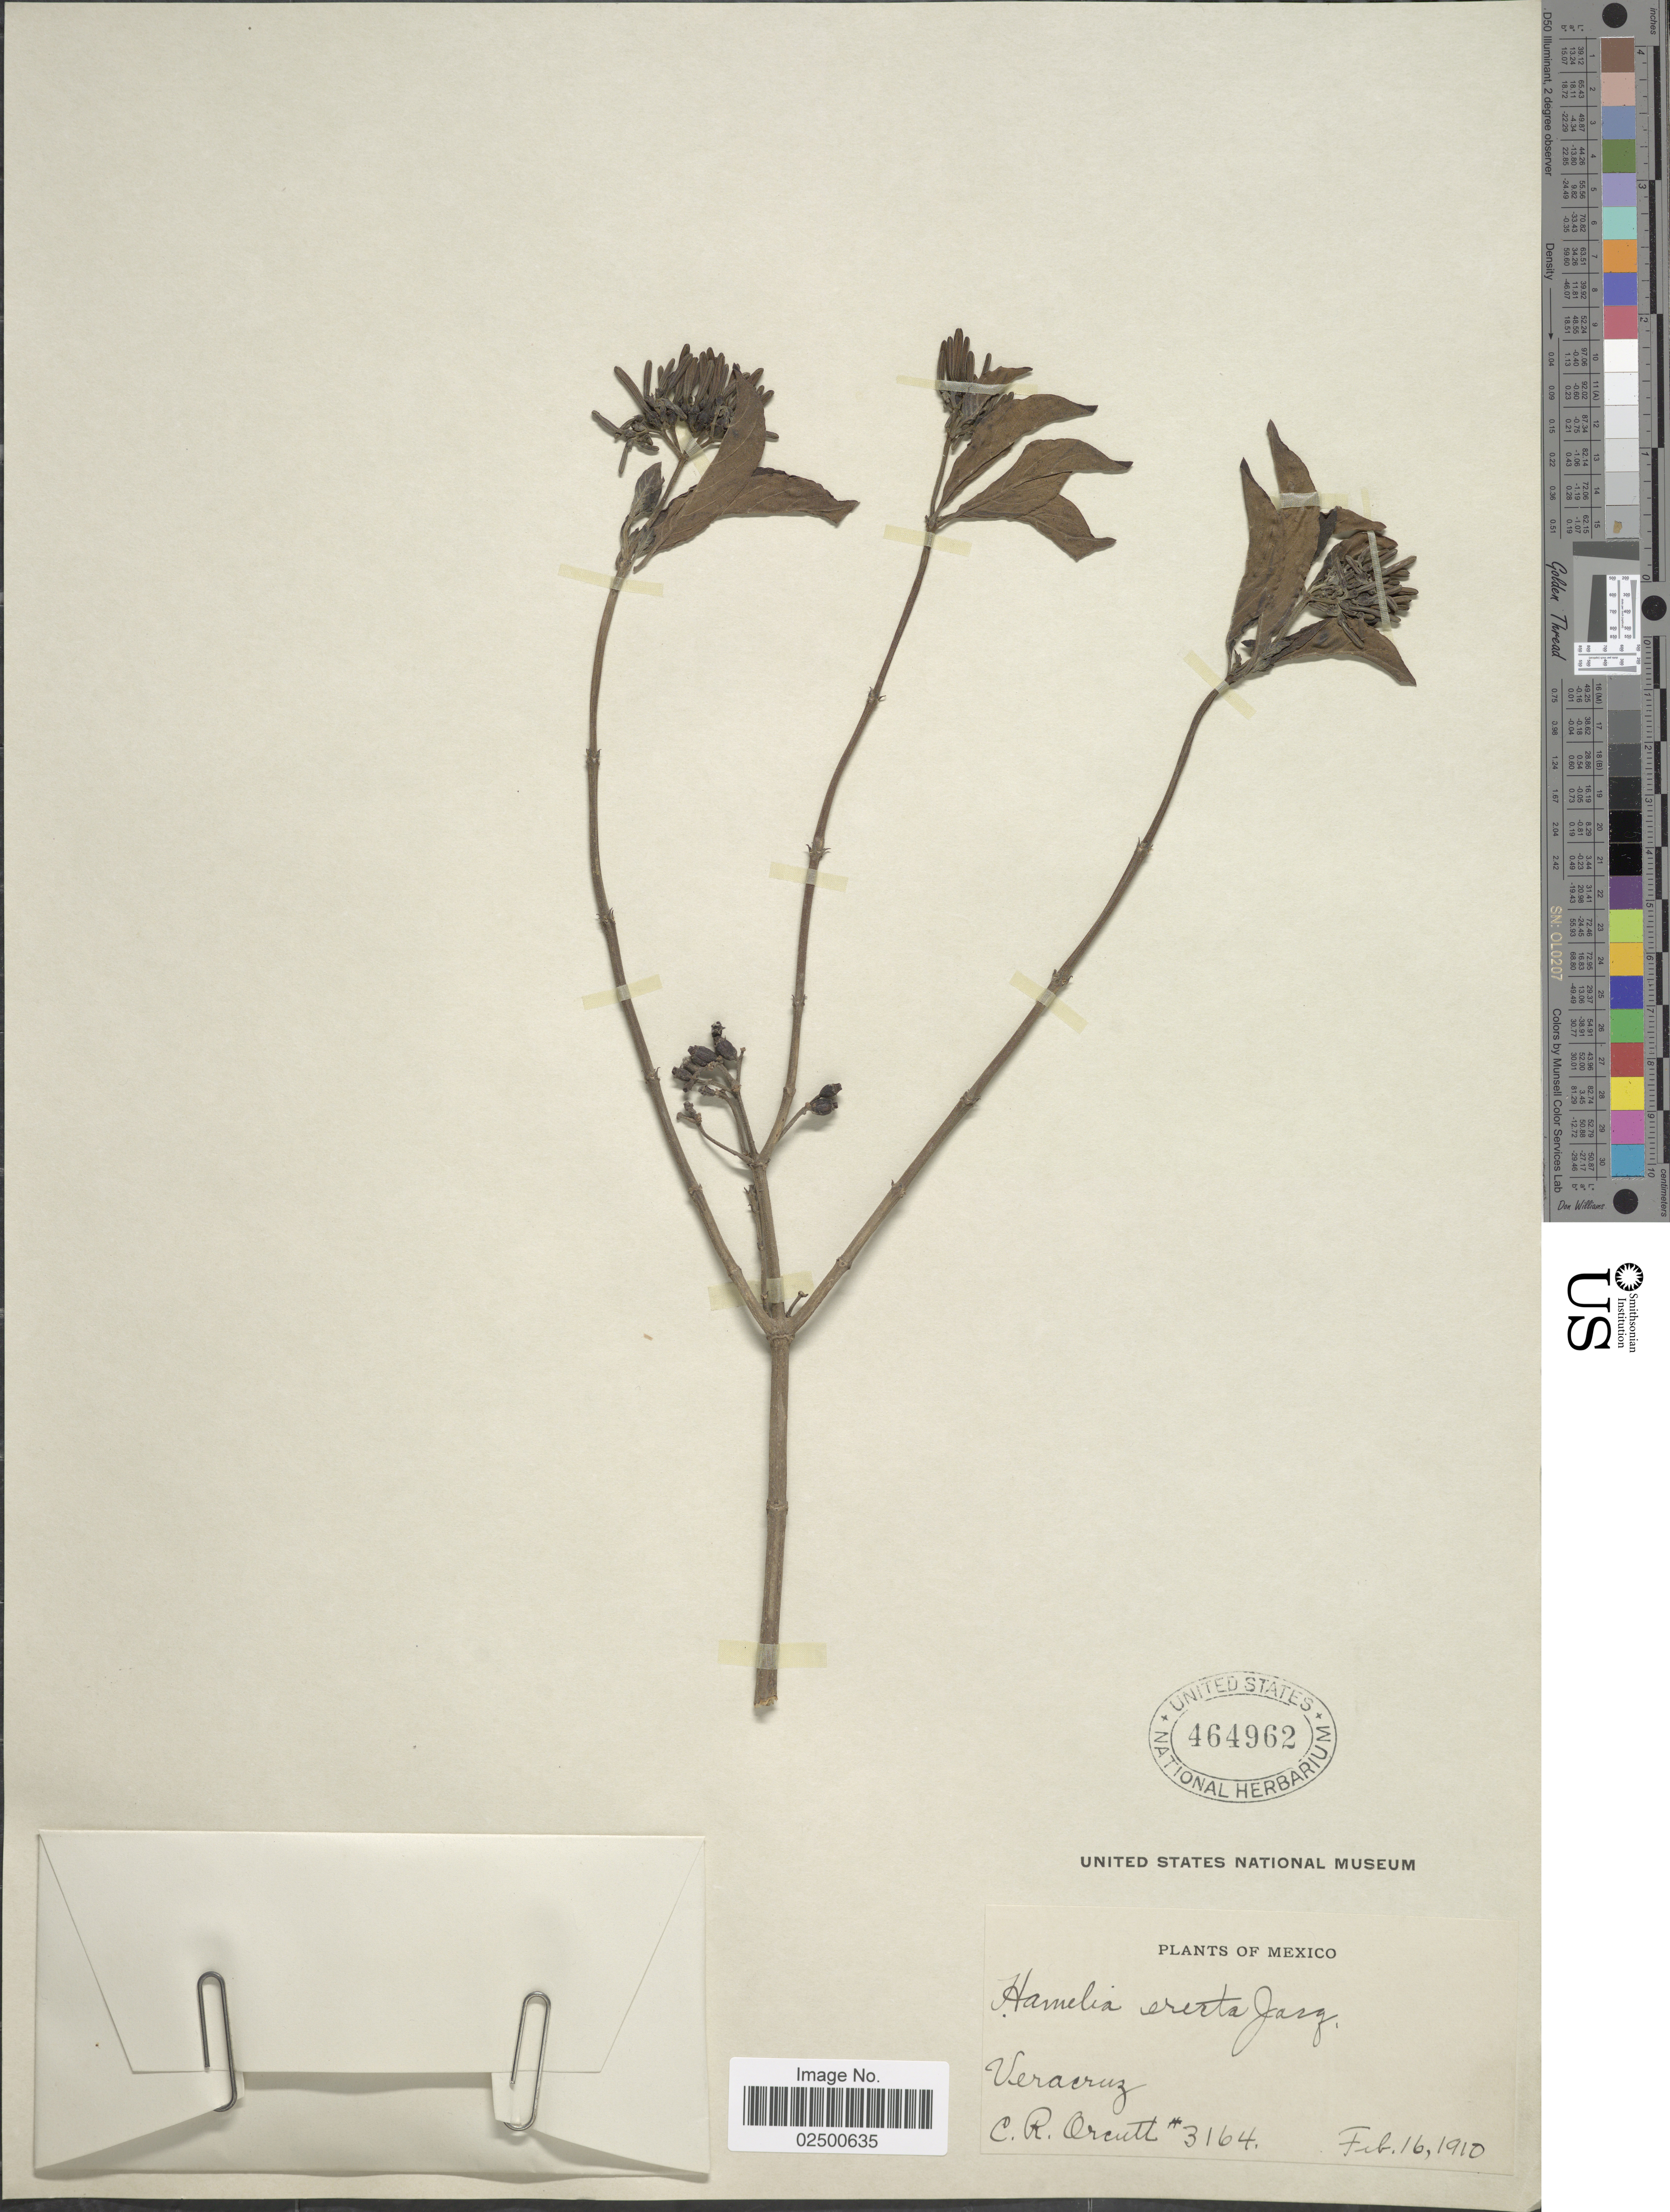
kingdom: Plantae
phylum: Tracheophyta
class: Magnoliopsida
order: Gentianales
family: Rubiaceae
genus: Hamelia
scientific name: Hamelia patens var. patens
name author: Jacq.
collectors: C. R. Orcutt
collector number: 3164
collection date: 1910-02-16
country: Mexico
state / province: Veracruz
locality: Veracruz.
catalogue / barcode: US 464962